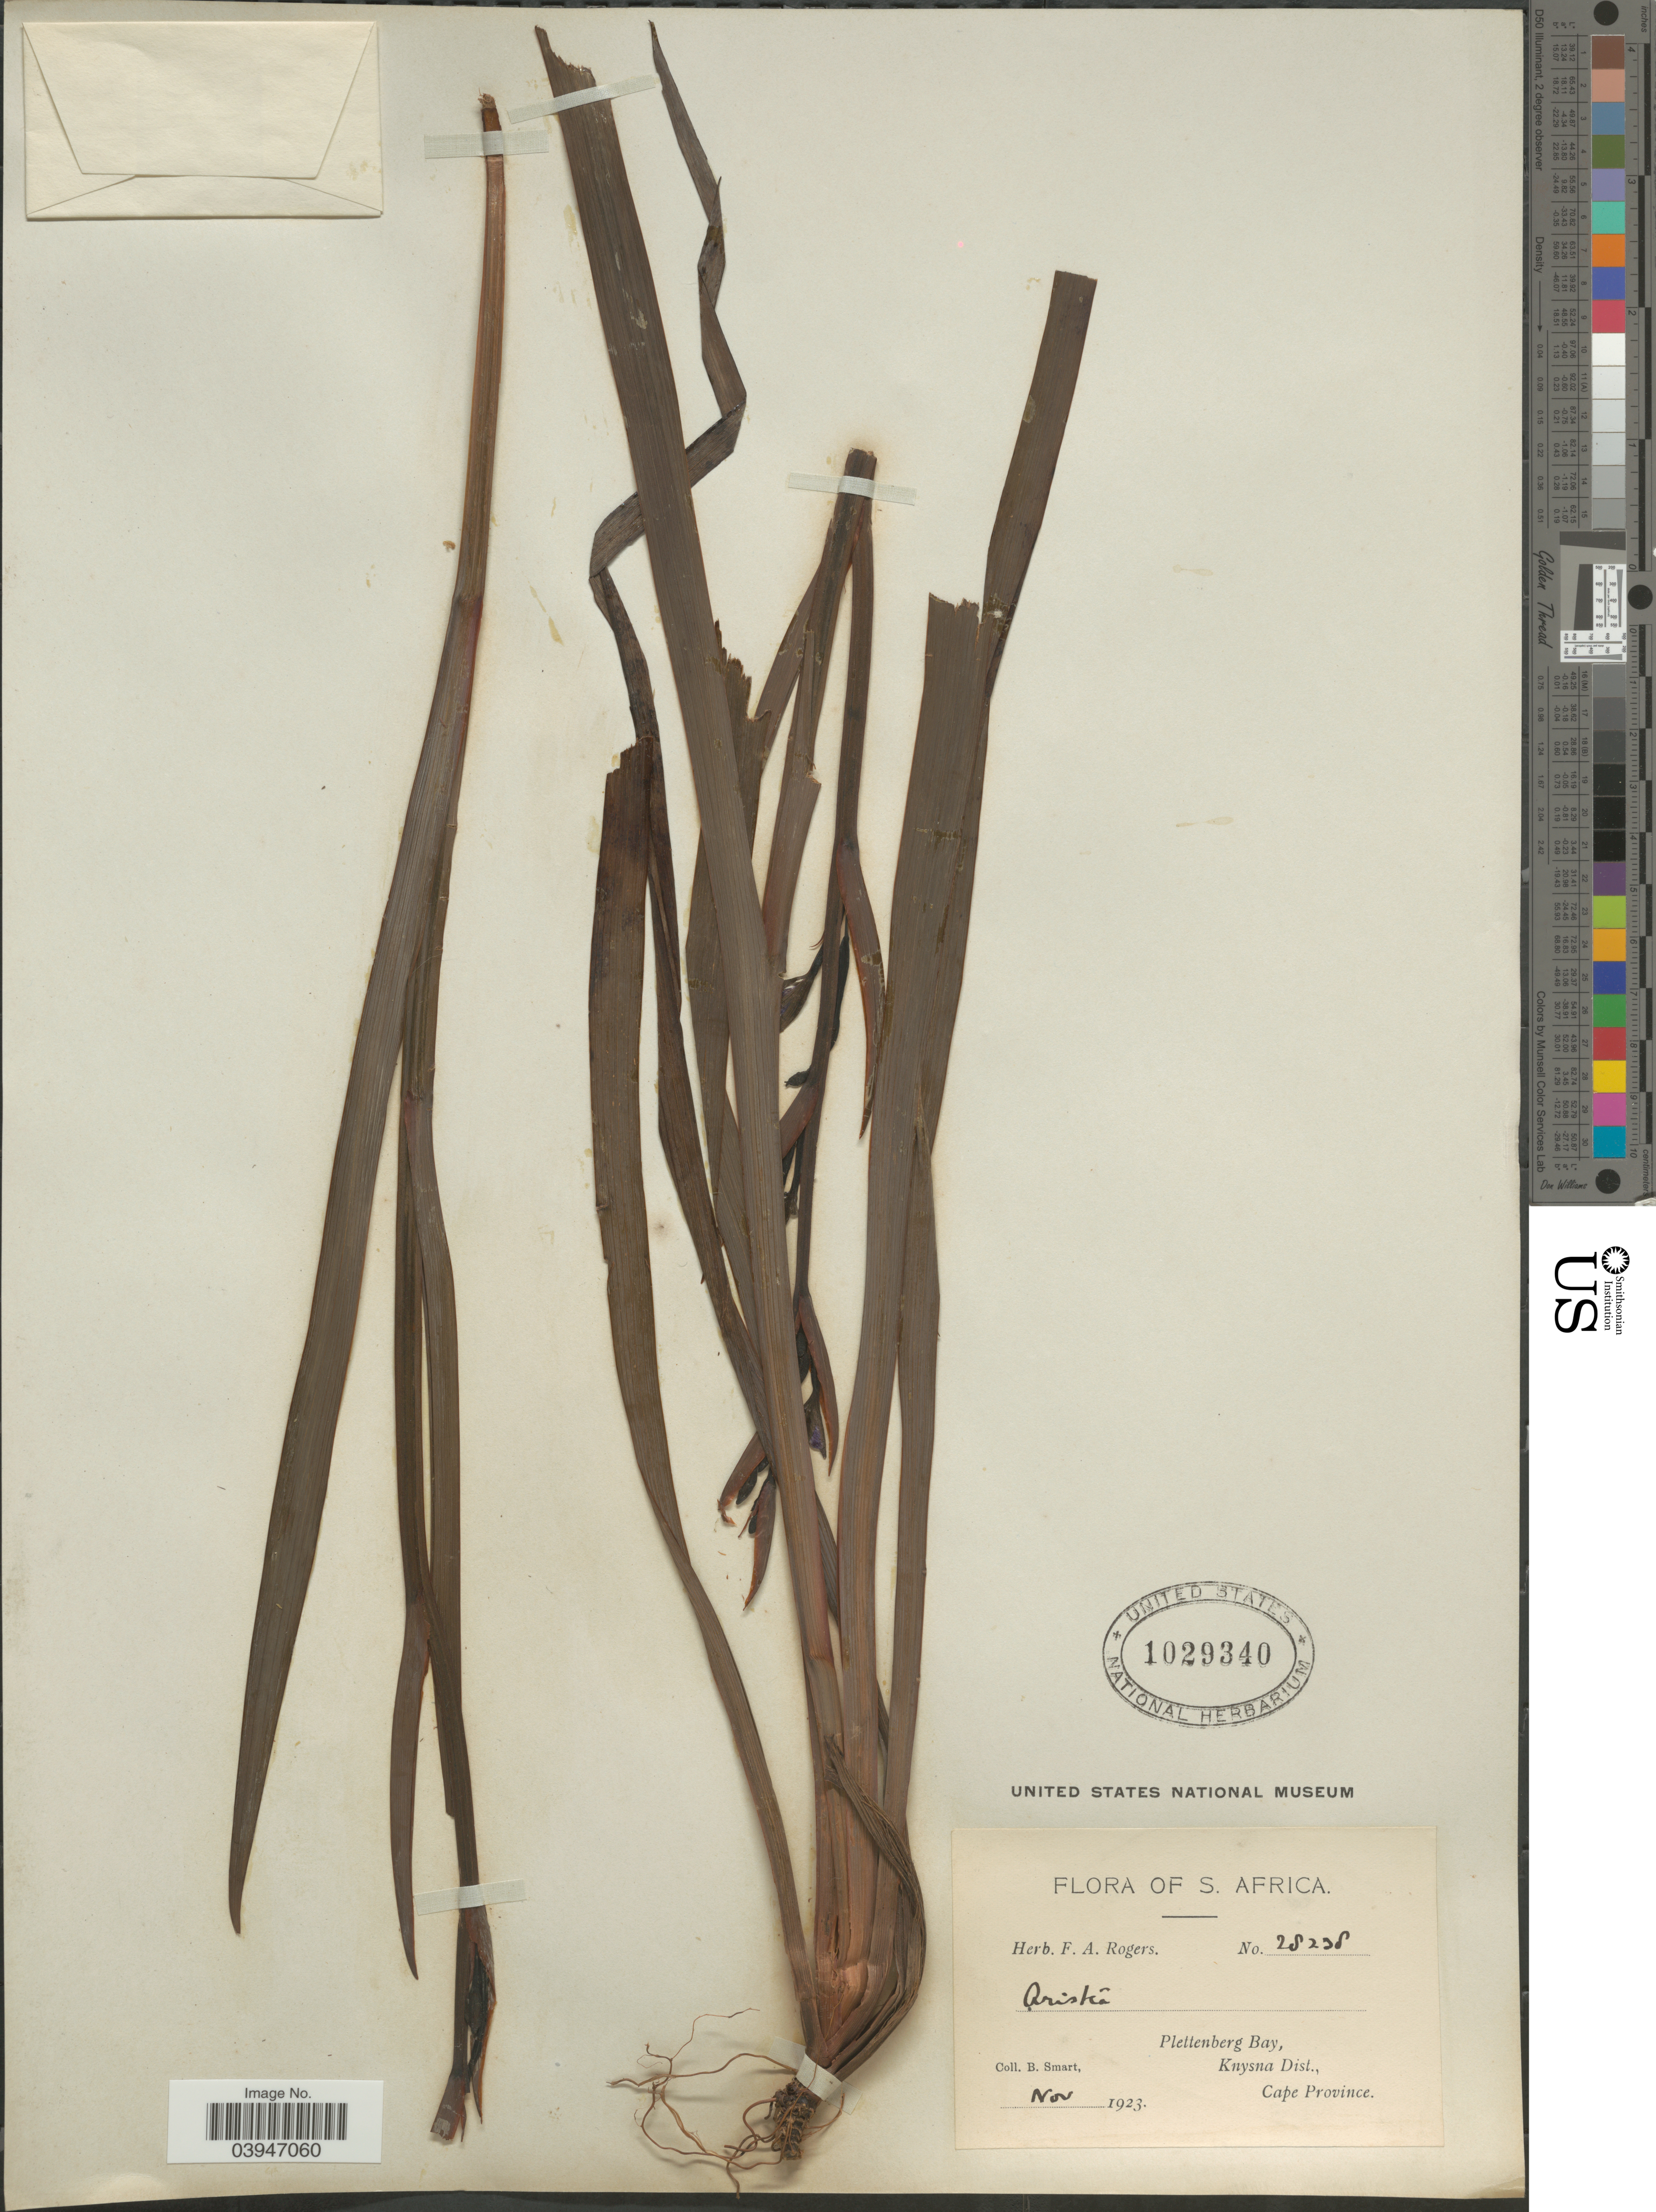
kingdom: Plantae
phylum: Tracheophyta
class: Liliopsida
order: Asparagales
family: Iridaceae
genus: Aristea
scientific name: Aristea sp.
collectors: B. Smart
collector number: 28238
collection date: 1923-11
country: South Africa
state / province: Western Cape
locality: Plettenberg Bay, Knysna Dist.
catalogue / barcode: US 1029340